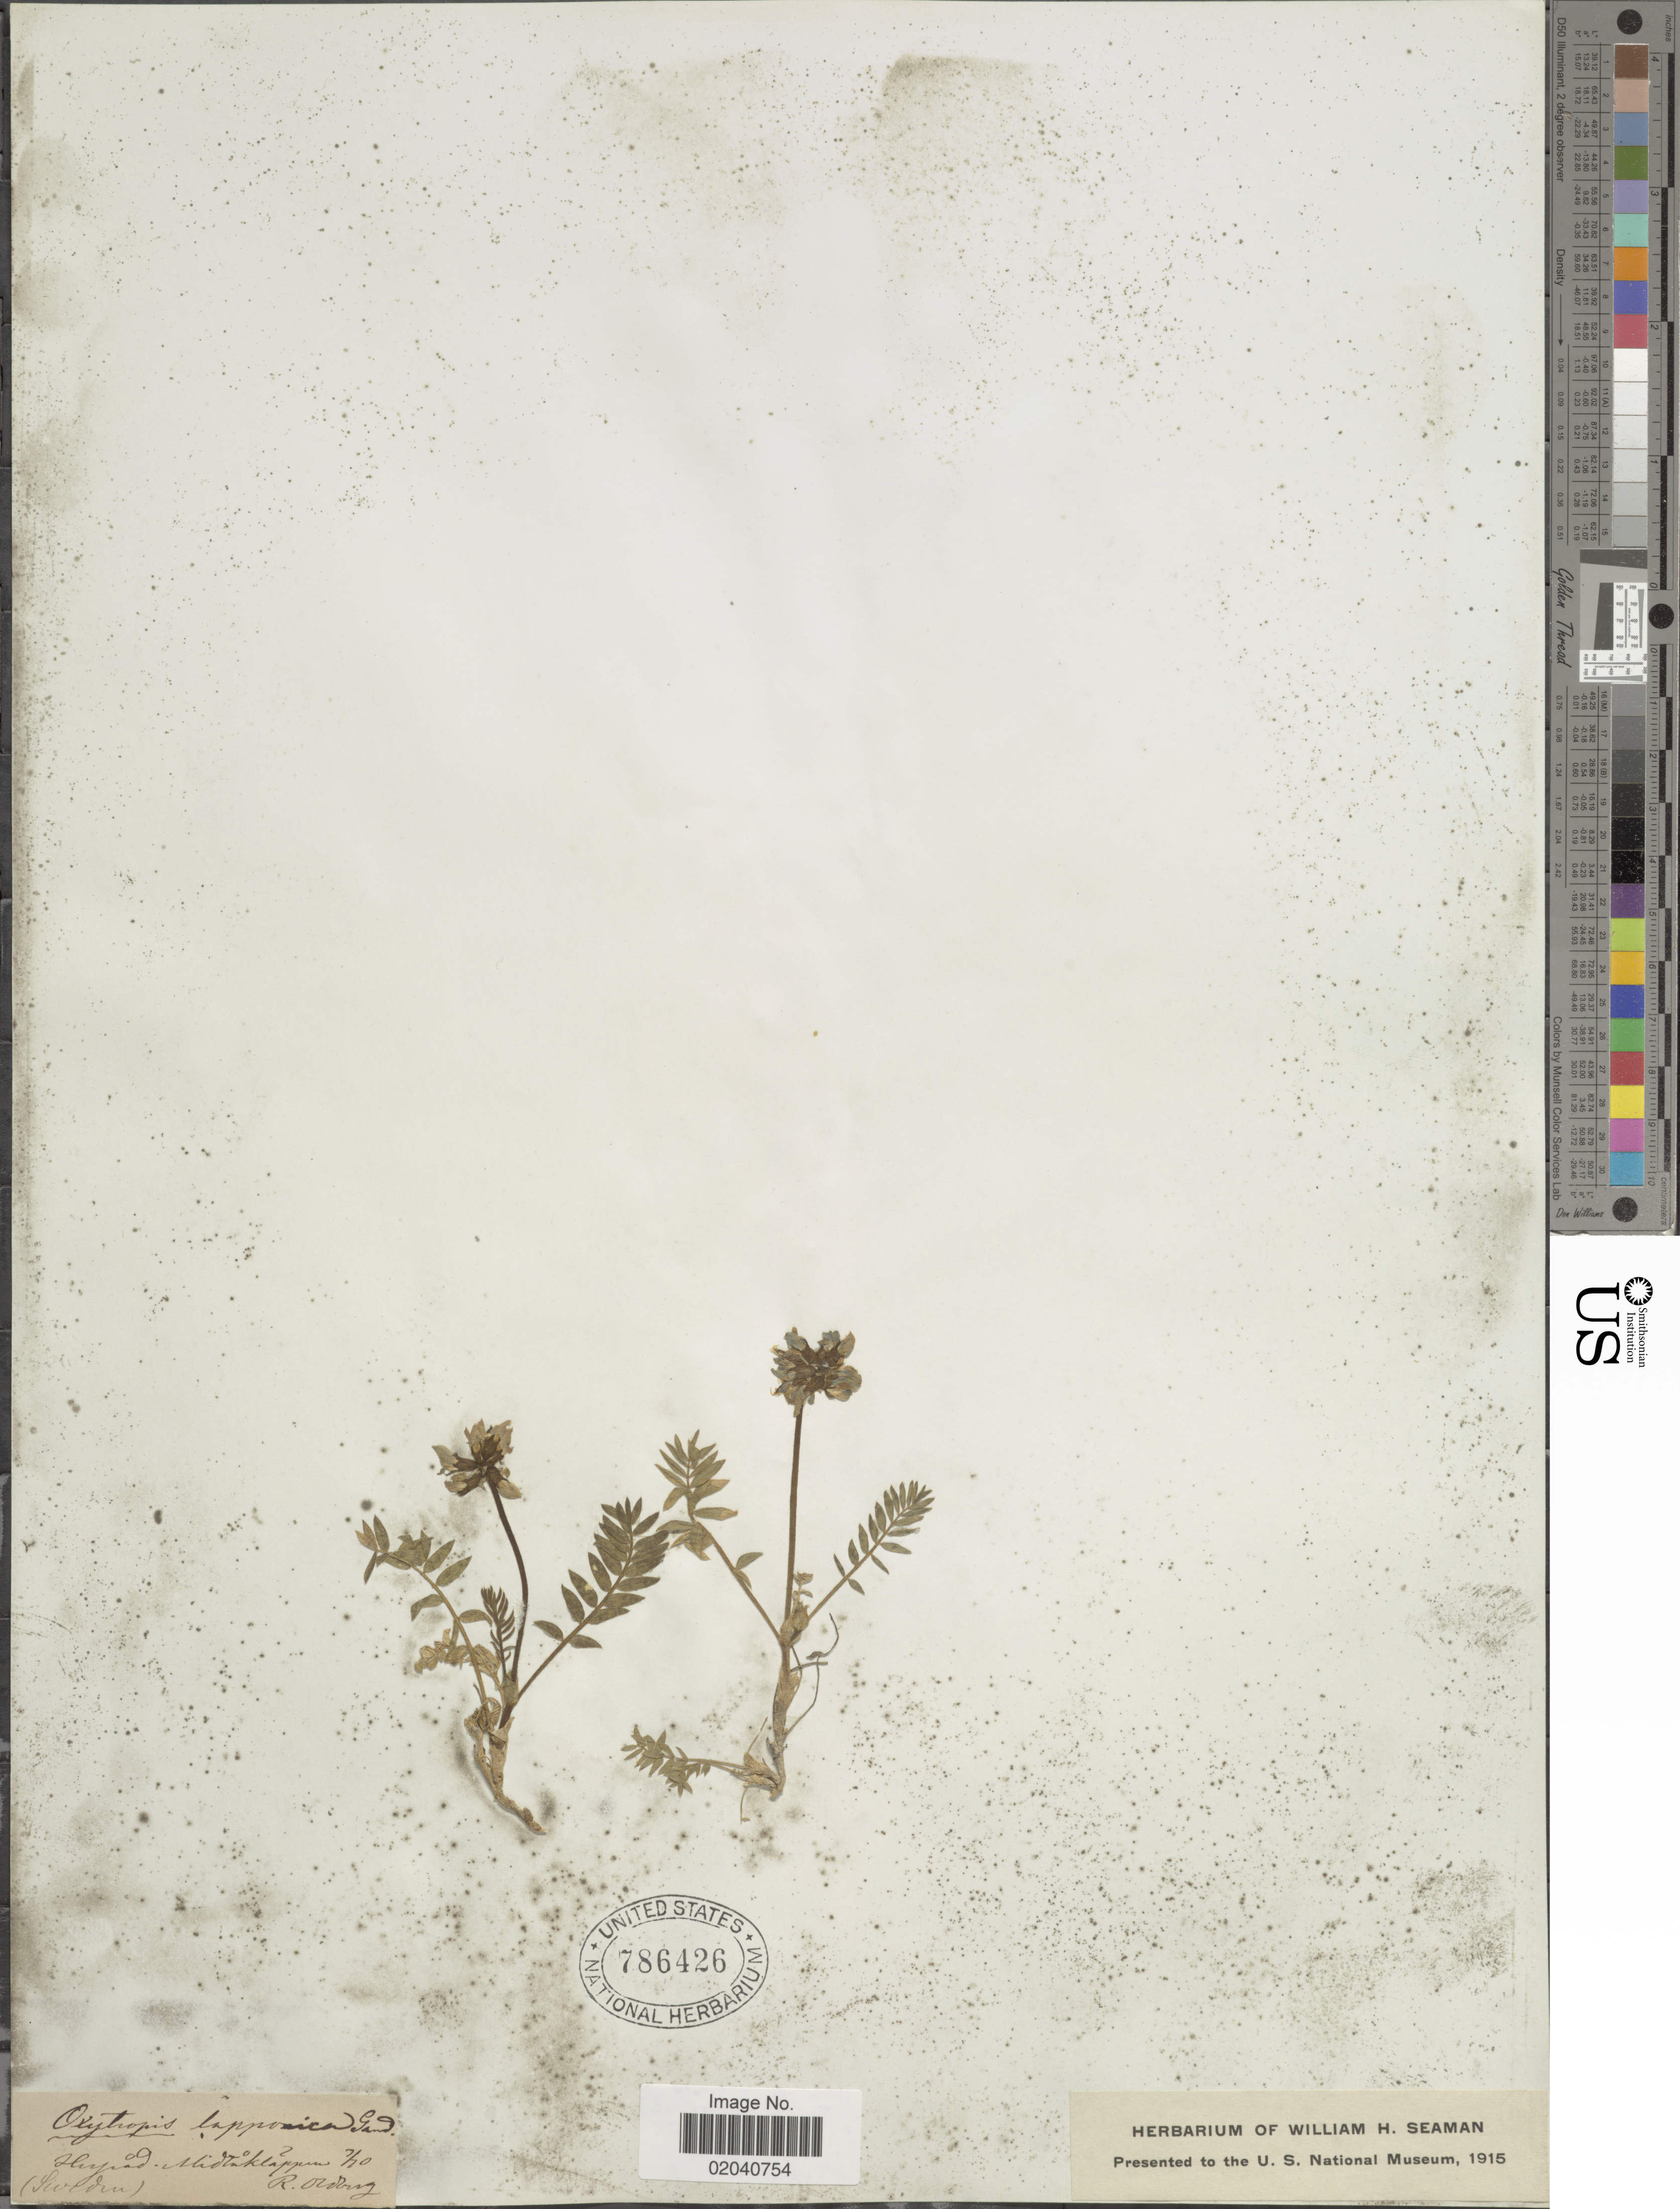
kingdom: Plantae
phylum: Tracheophyta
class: Magnoliopsida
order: Fabales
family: Fabaceae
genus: Oxytropis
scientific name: Oxytropis lapponica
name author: (Wahlenb.) Gay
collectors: R. Oldberg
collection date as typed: Transcribed d/m/y: /7/70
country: Sweden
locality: Heyead, [illegible text]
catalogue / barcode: US 786426